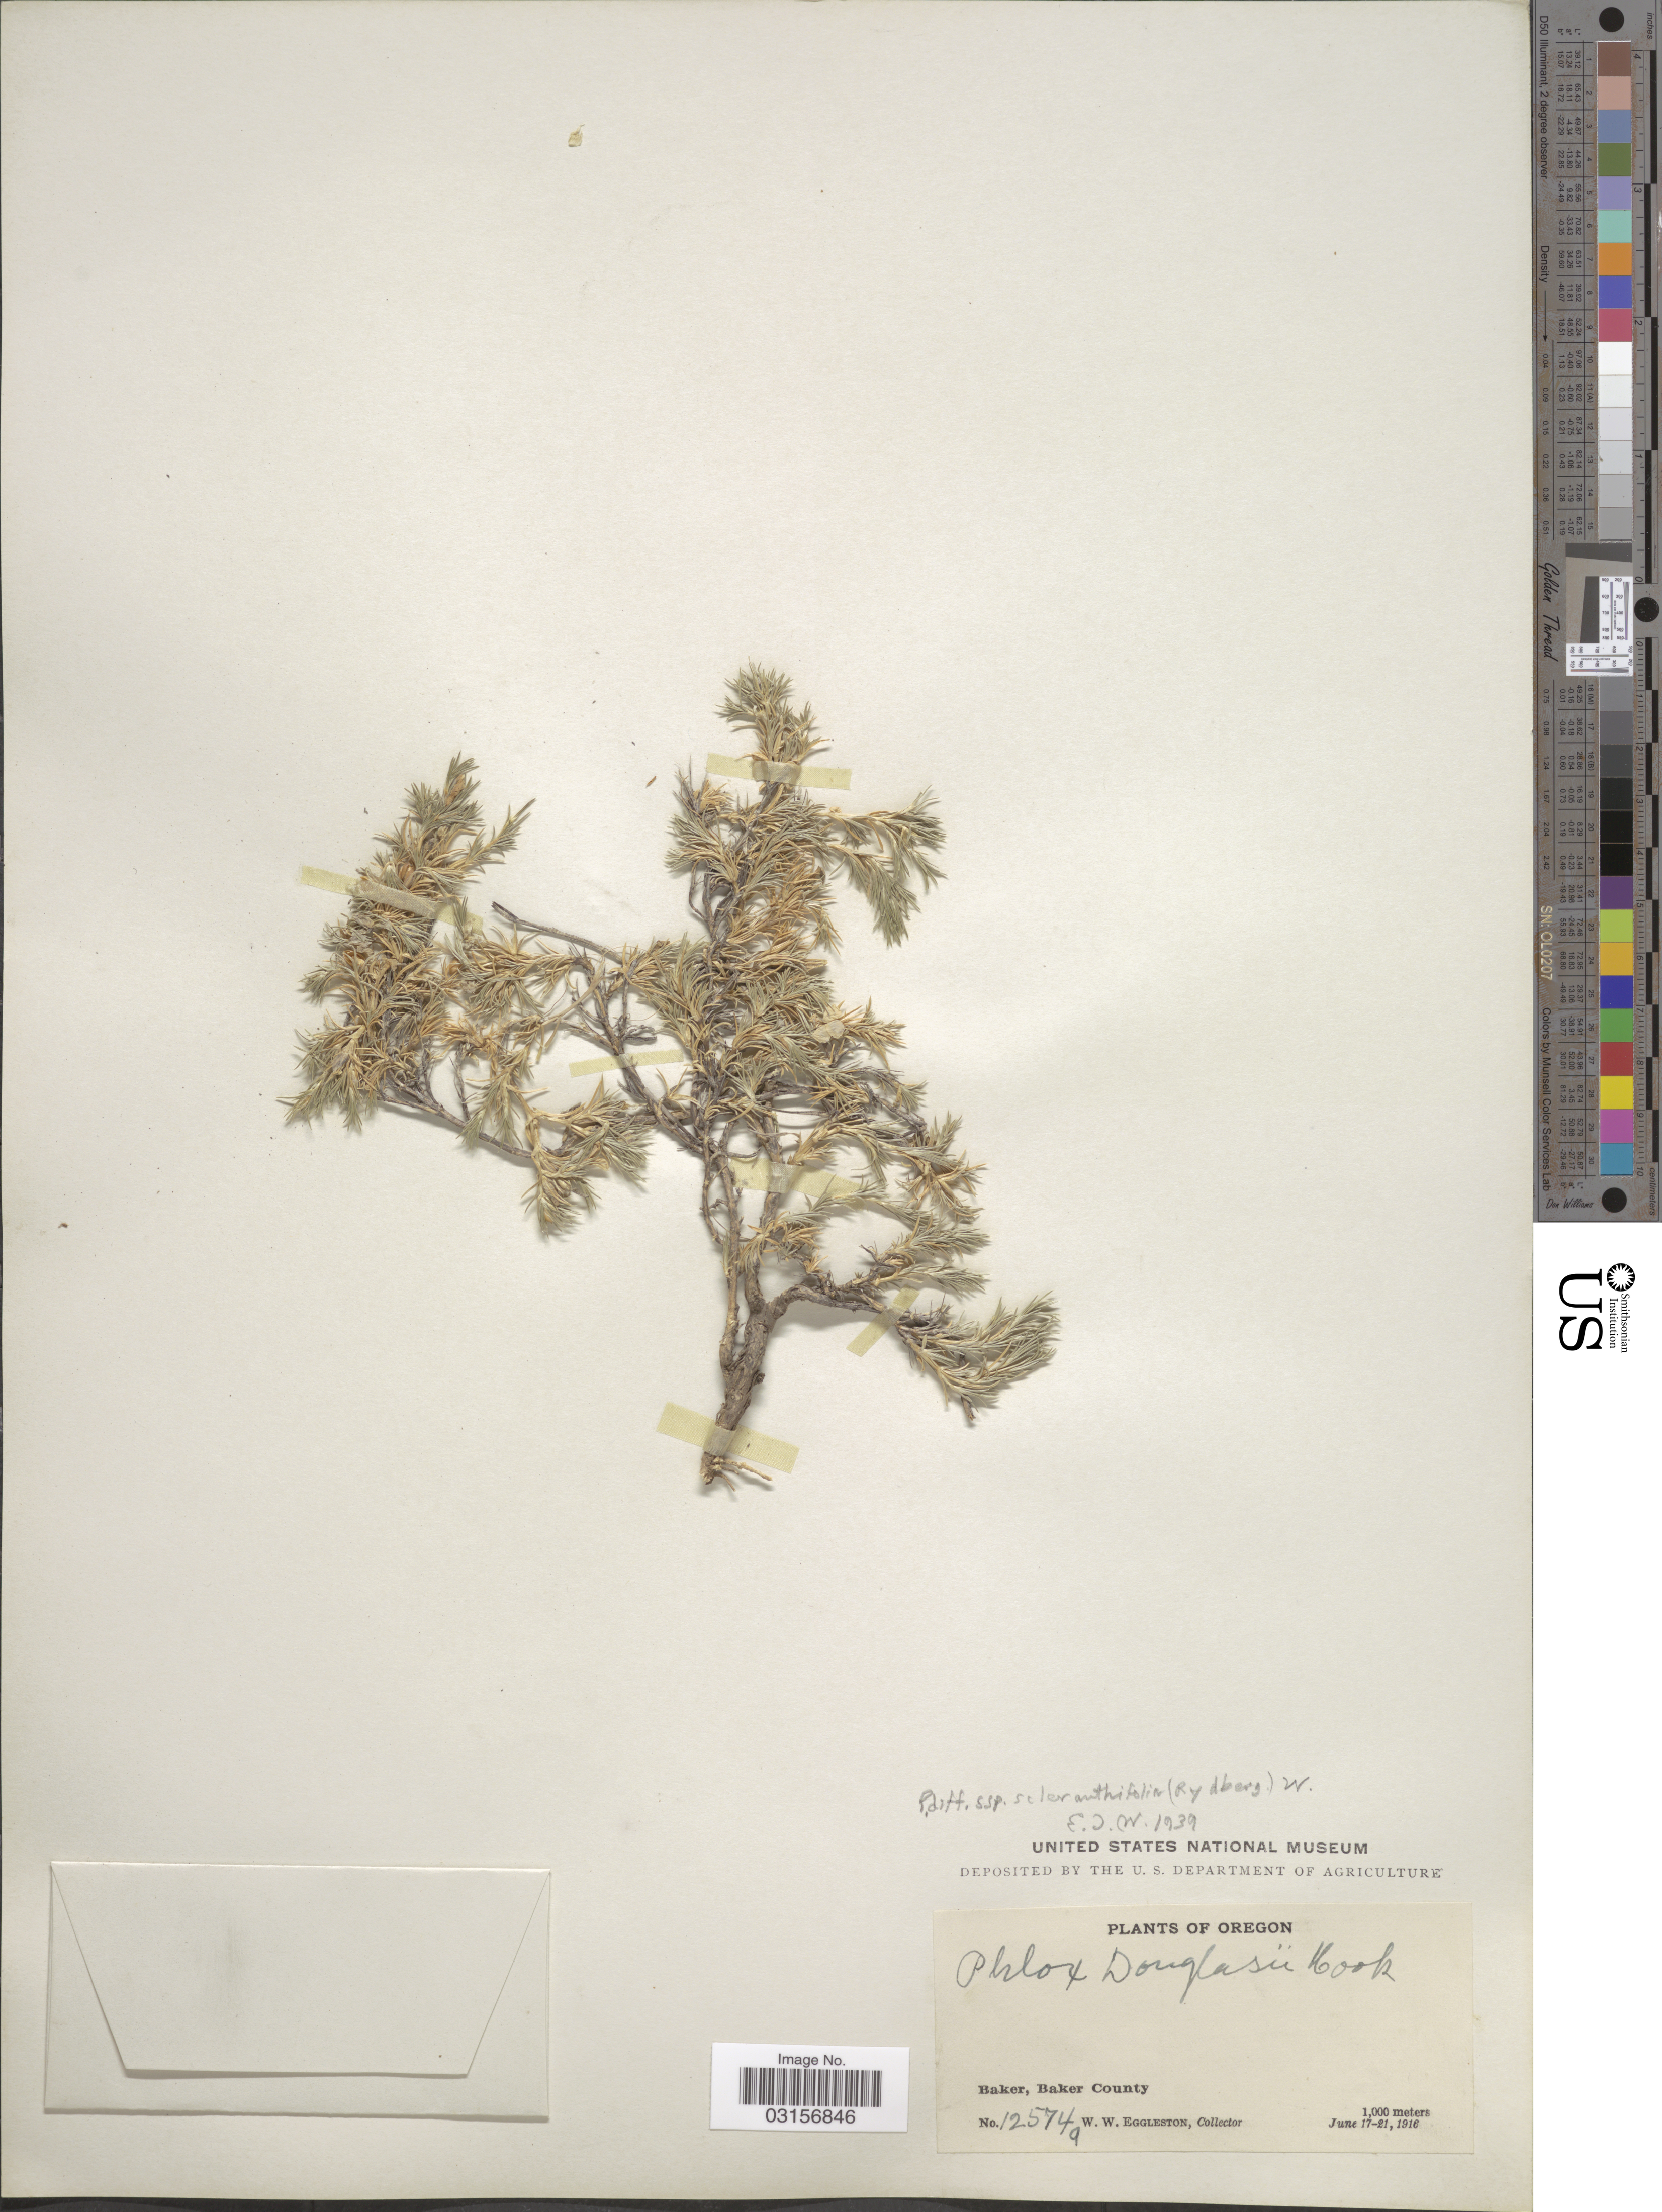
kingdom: Plantae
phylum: Tracheophyta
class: Magnoliopsida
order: Ericales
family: Polemoniaceae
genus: Phlox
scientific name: Phlox caespitosa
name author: Nutt.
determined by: Mayfield, M. H.; Ferguson, C. J.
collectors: W. W. Eggleston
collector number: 12574a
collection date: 1916-06-17/1916-06-21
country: United States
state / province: Oregon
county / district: Baker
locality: Baker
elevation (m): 1000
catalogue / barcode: US 3781879